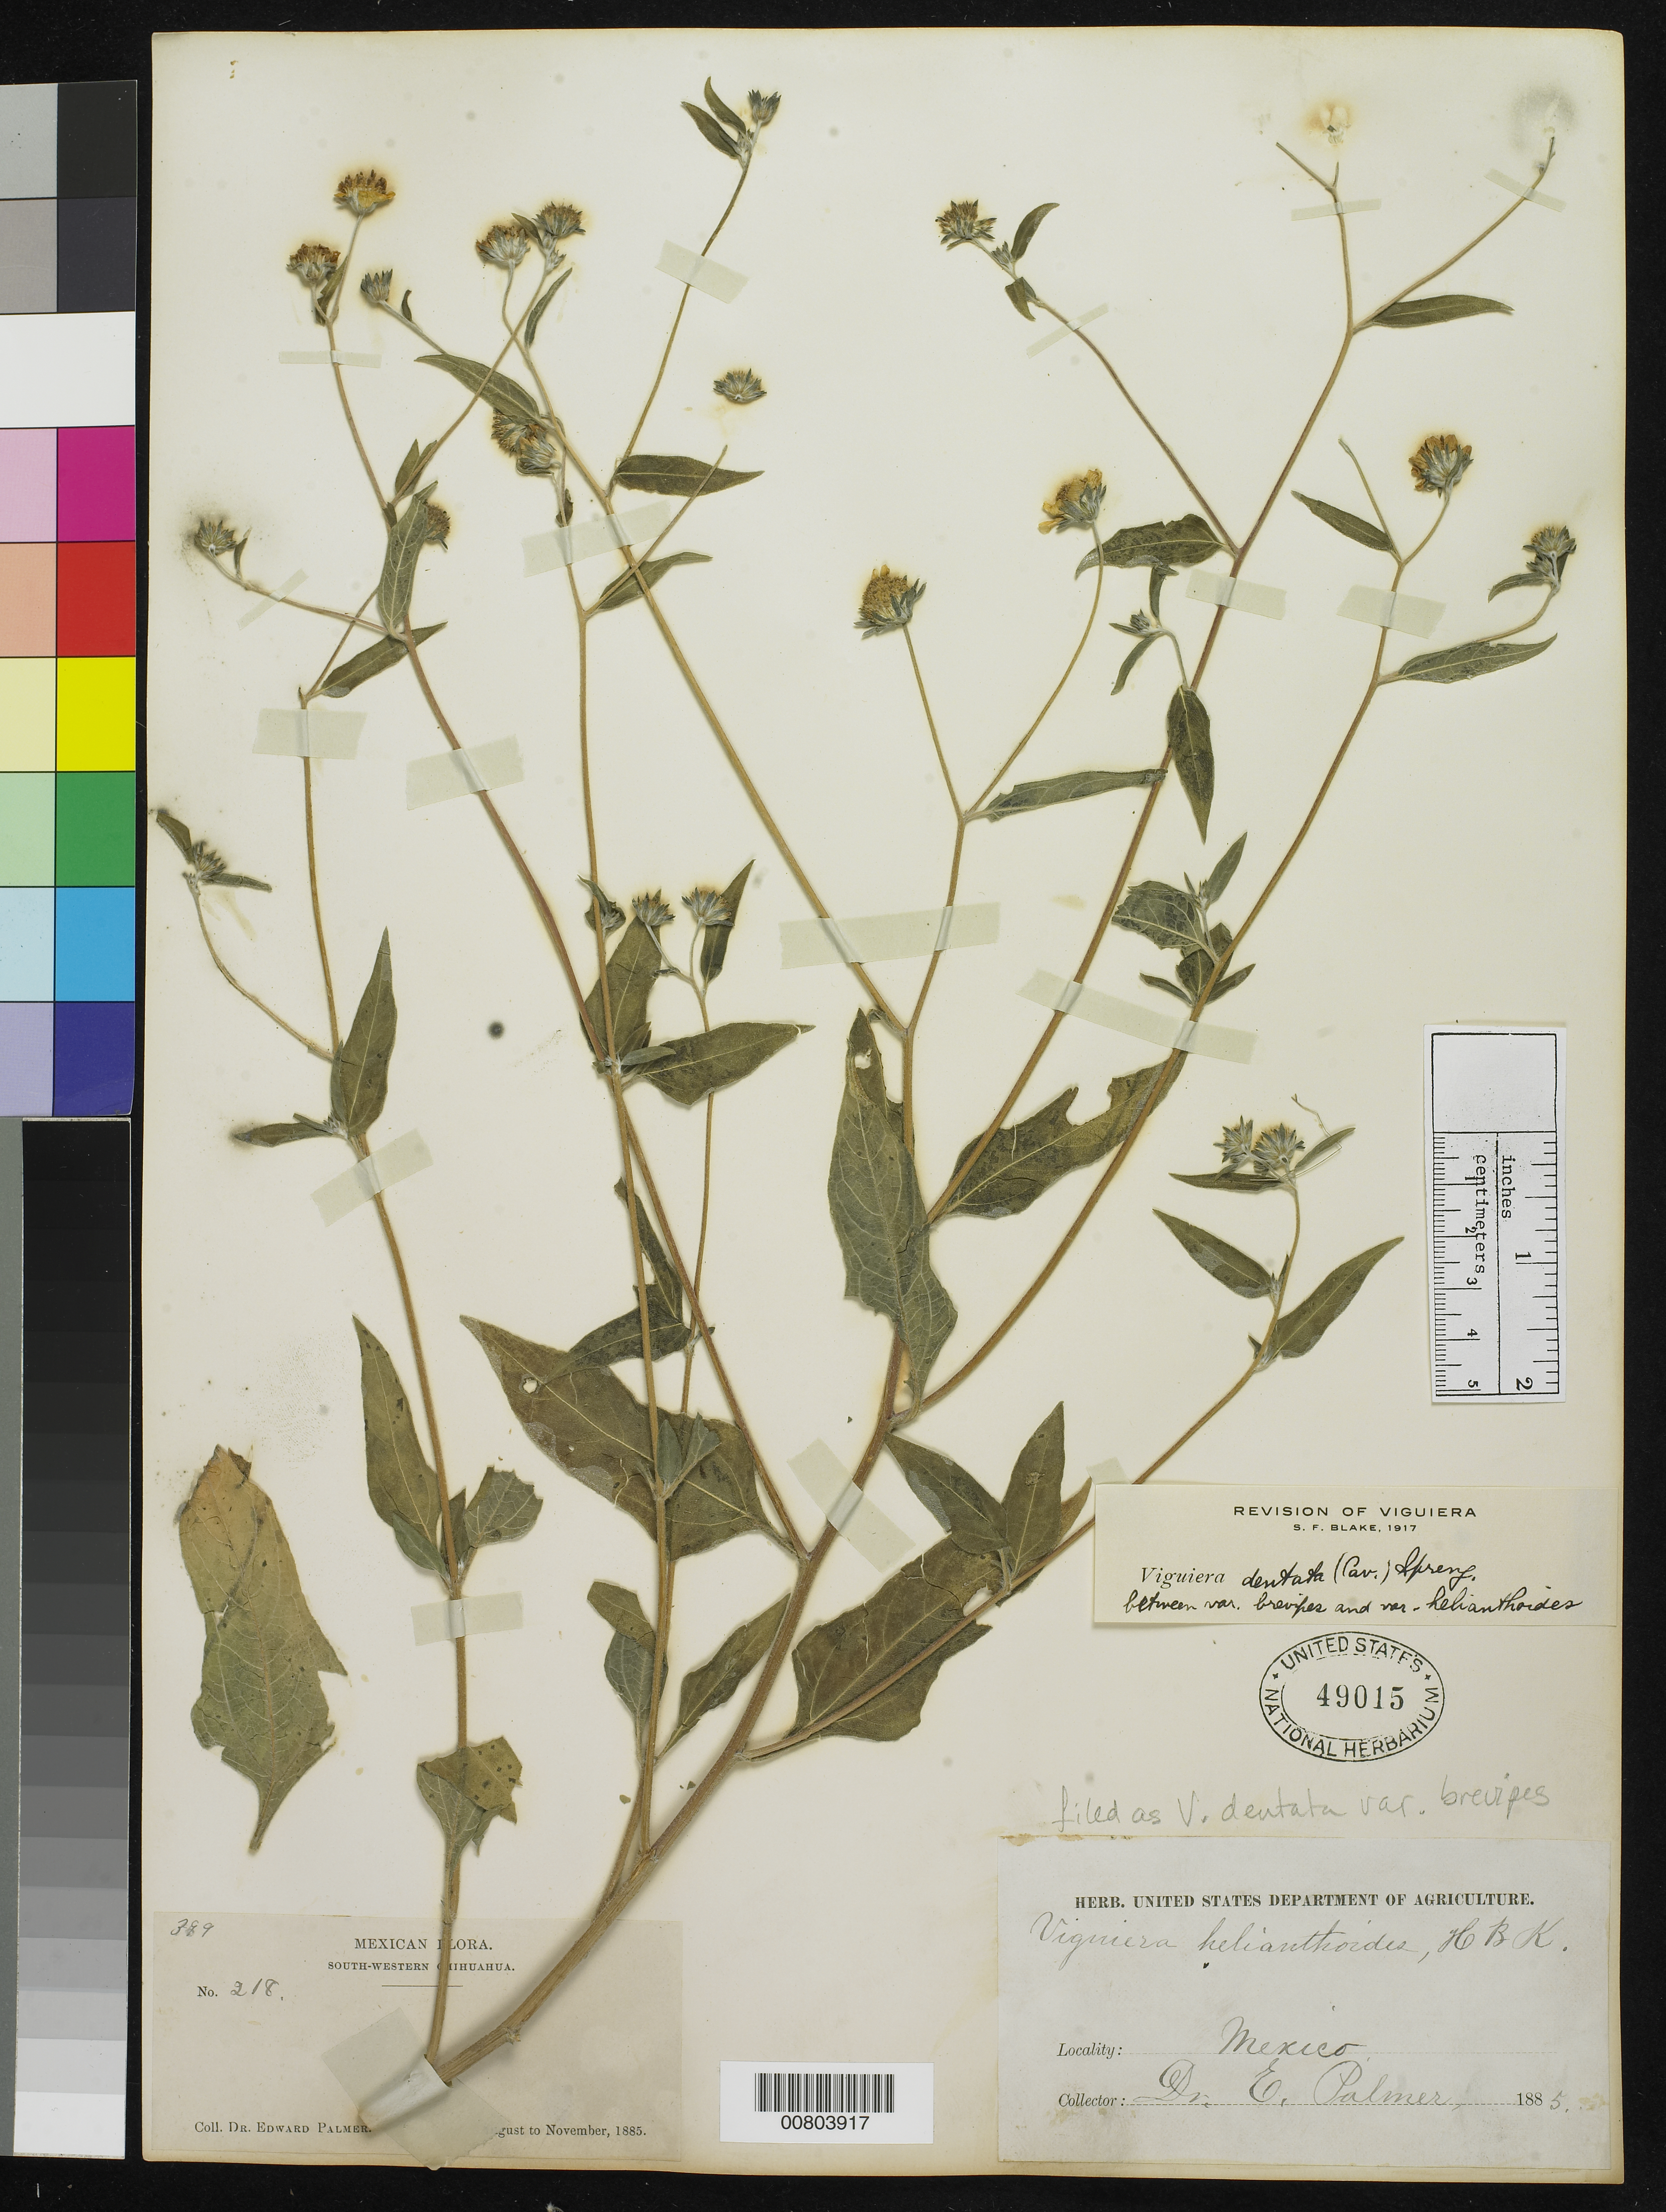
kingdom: Plantae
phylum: Tracheophyta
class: Magnoliopsida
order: Asterales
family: Asteraceae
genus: Viguiera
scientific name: Viguiera dentata var. brevipes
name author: (DC.) S.F. Blake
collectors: E. Palmer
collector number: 218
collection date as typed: Aug 1885 to -- Nov 1885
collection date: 1885-08/1885-11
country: Mexico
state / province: Chihuahua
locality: South-Western Chihuahua.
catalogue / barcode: US 49015